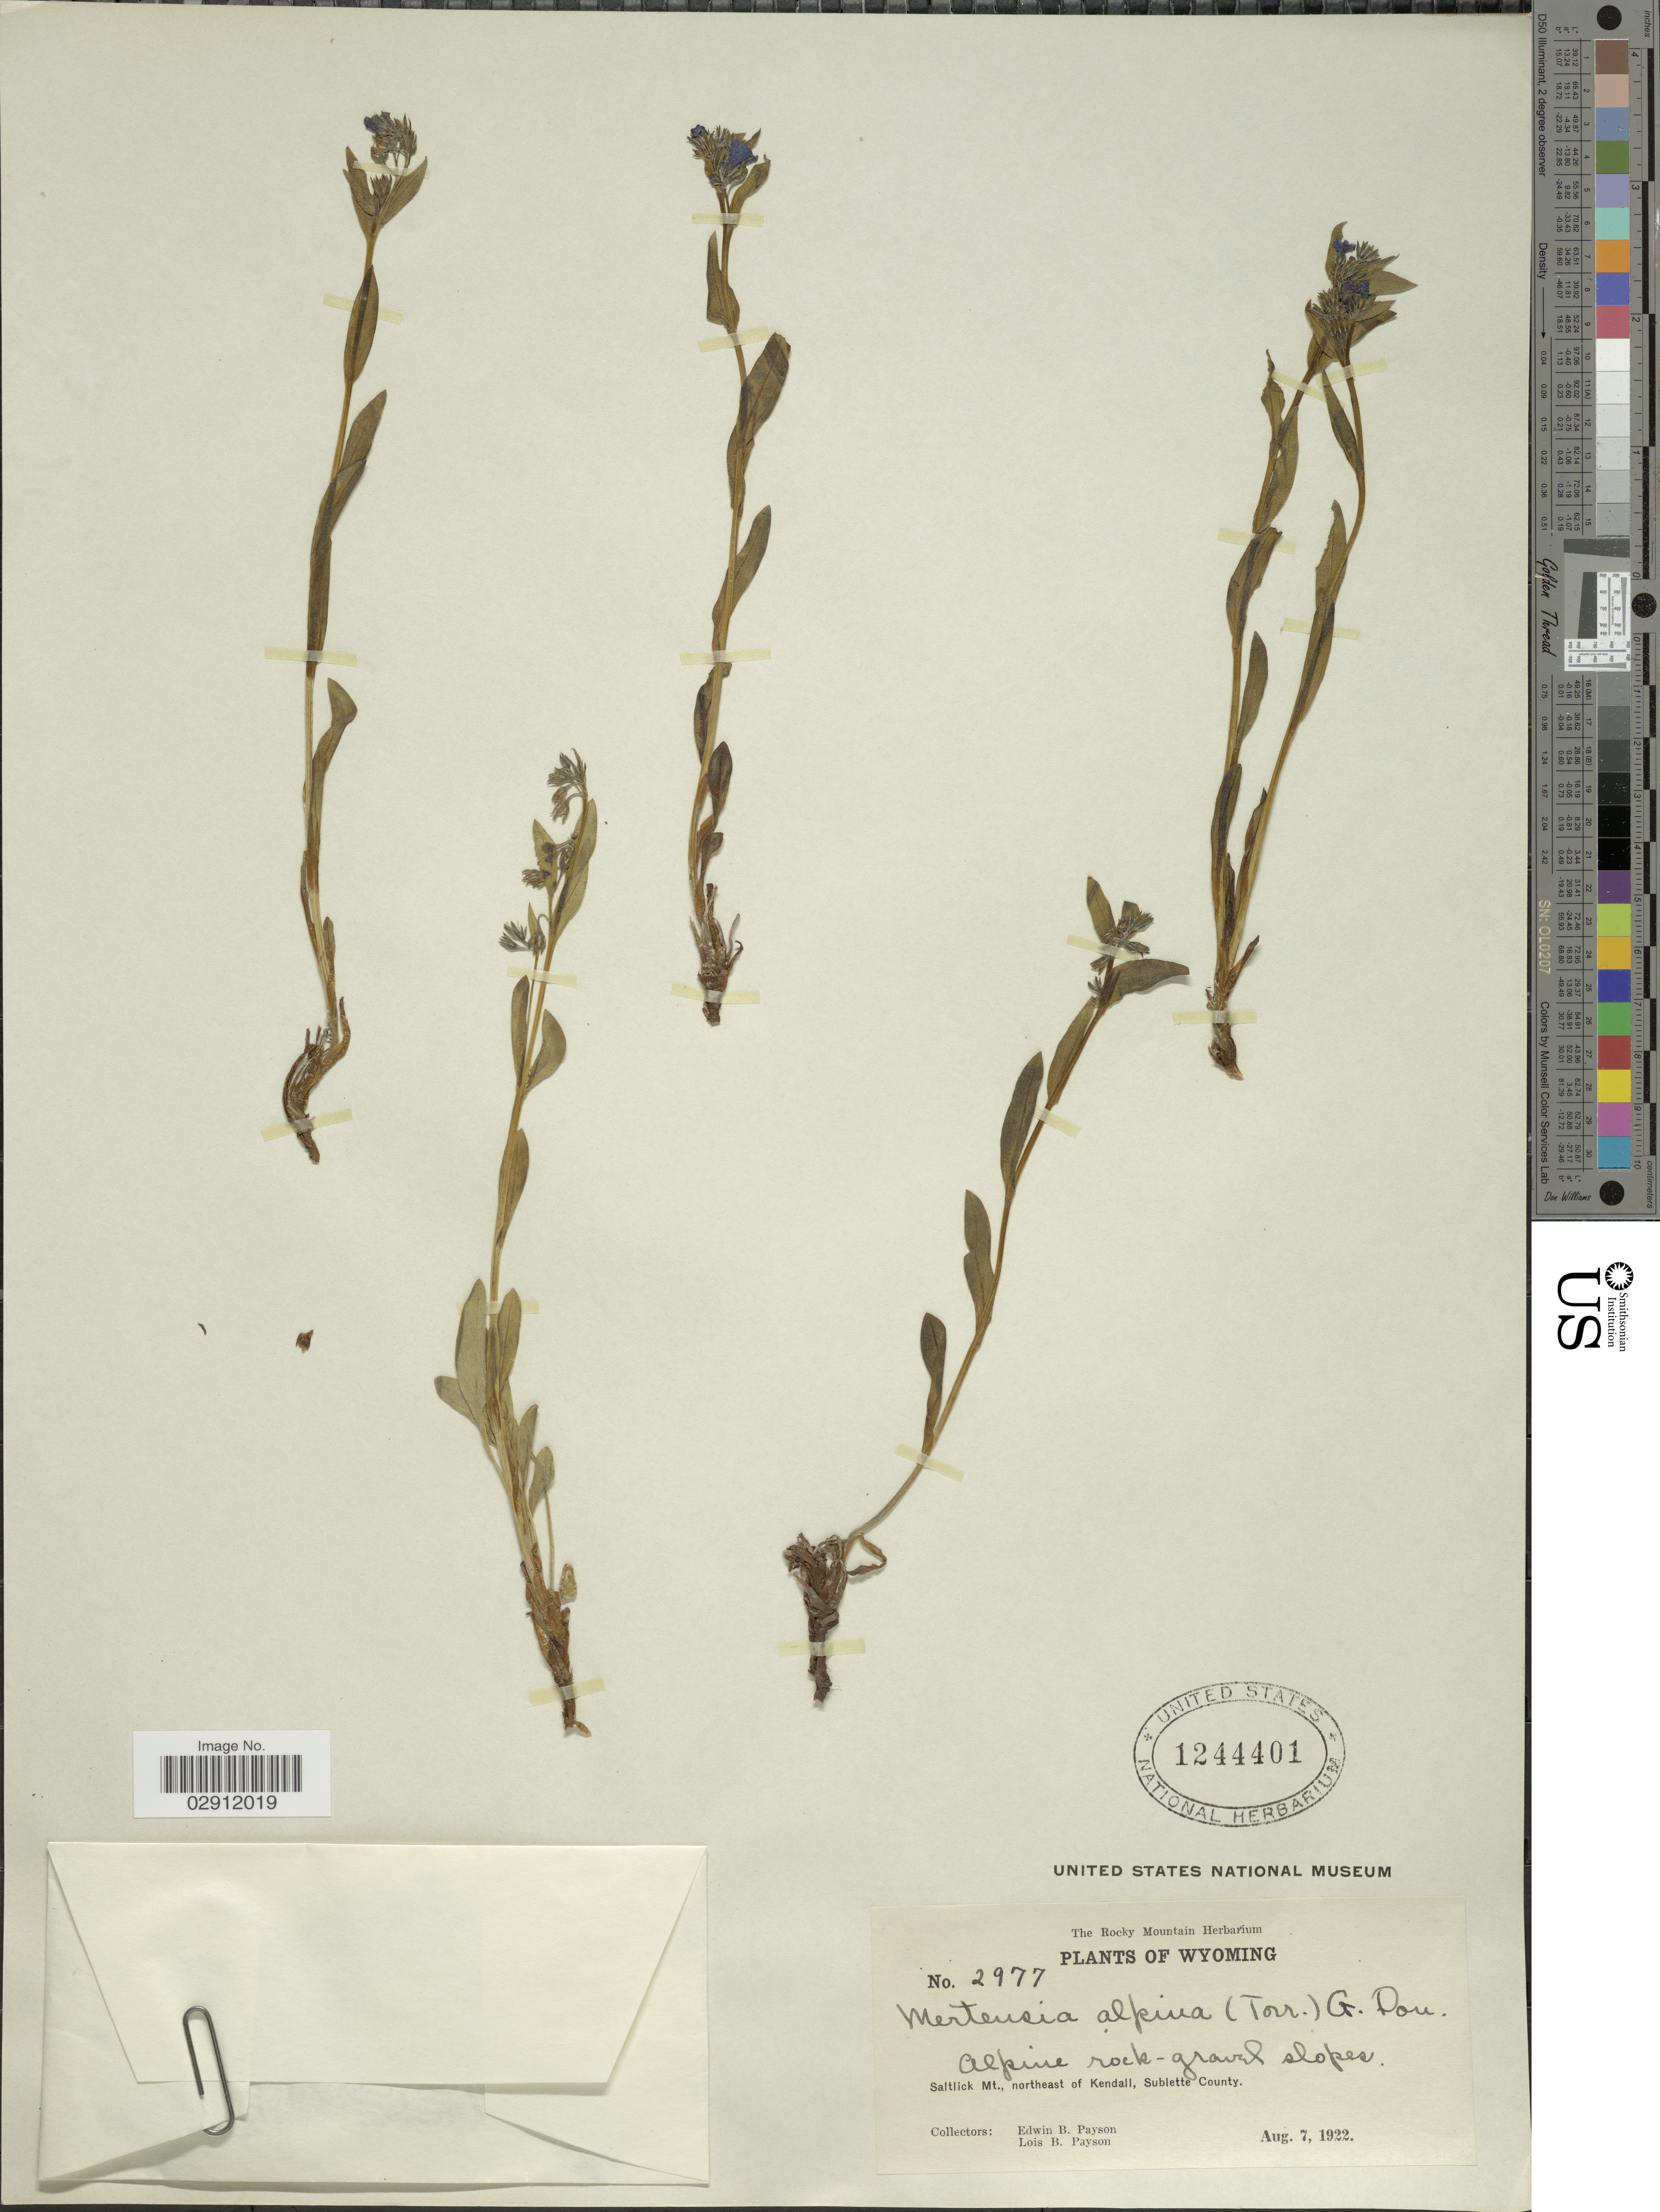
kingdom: Plantae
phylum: Tracheophyta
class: Magnoliopsida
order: Boraginales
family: Boraginaceae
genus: Mertensia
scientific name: Mertensia alpina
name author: (Torr.) G. Don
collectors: E. B. Payson & L. Payson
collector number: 2977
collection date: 1922-08-07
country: United States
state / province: Wyoming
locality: Saltlick Mt., northeast of Kendall, Sublette County.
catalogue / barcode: US 1244401